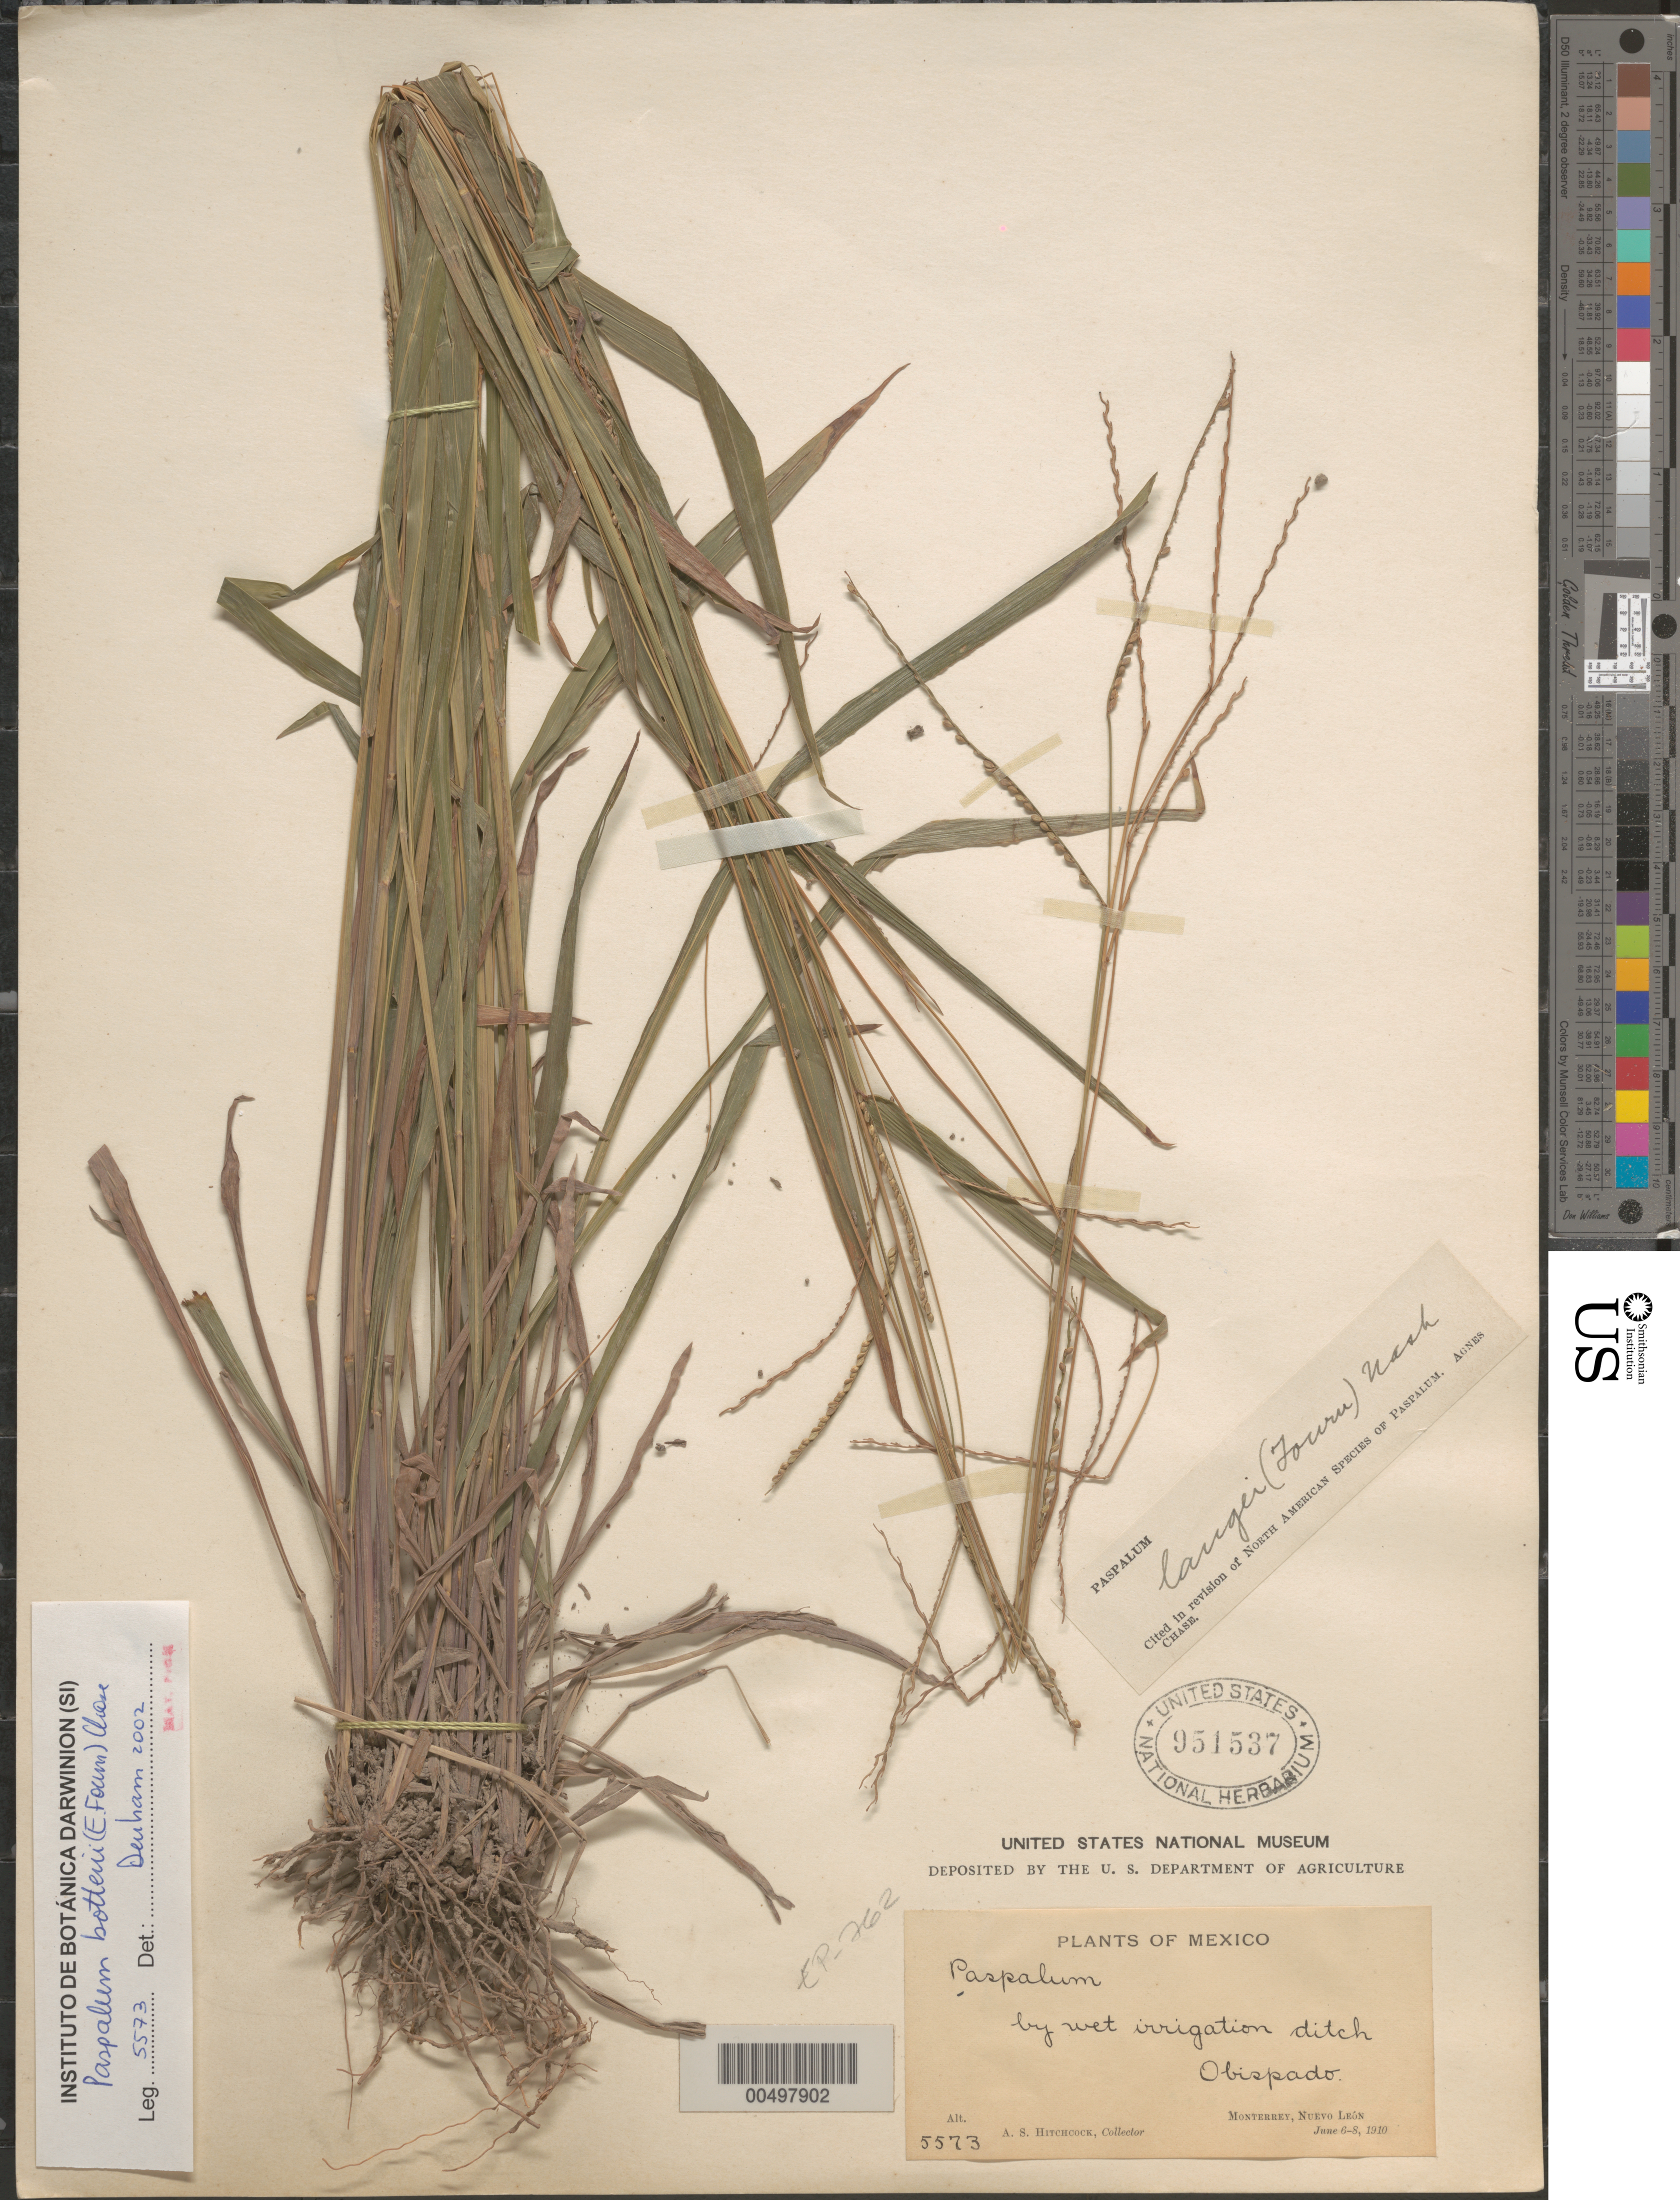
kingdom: Plantae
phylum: Tracheophyta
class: Liliopsida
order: Poales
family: Poaceae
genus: Paspalum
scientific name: Paspalum langei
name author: (E. Fourn.) Nash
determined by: Chase, [M.] Agnes, (US)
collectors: A. S. Hitchcock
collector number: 5573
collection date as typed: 6 Jun 1910 to 8 Jun 1910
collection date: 1910-06-06/1910-06-08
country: Mexico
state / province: Nuevo León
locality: Obispado, Monterrey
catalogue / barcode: US 951537